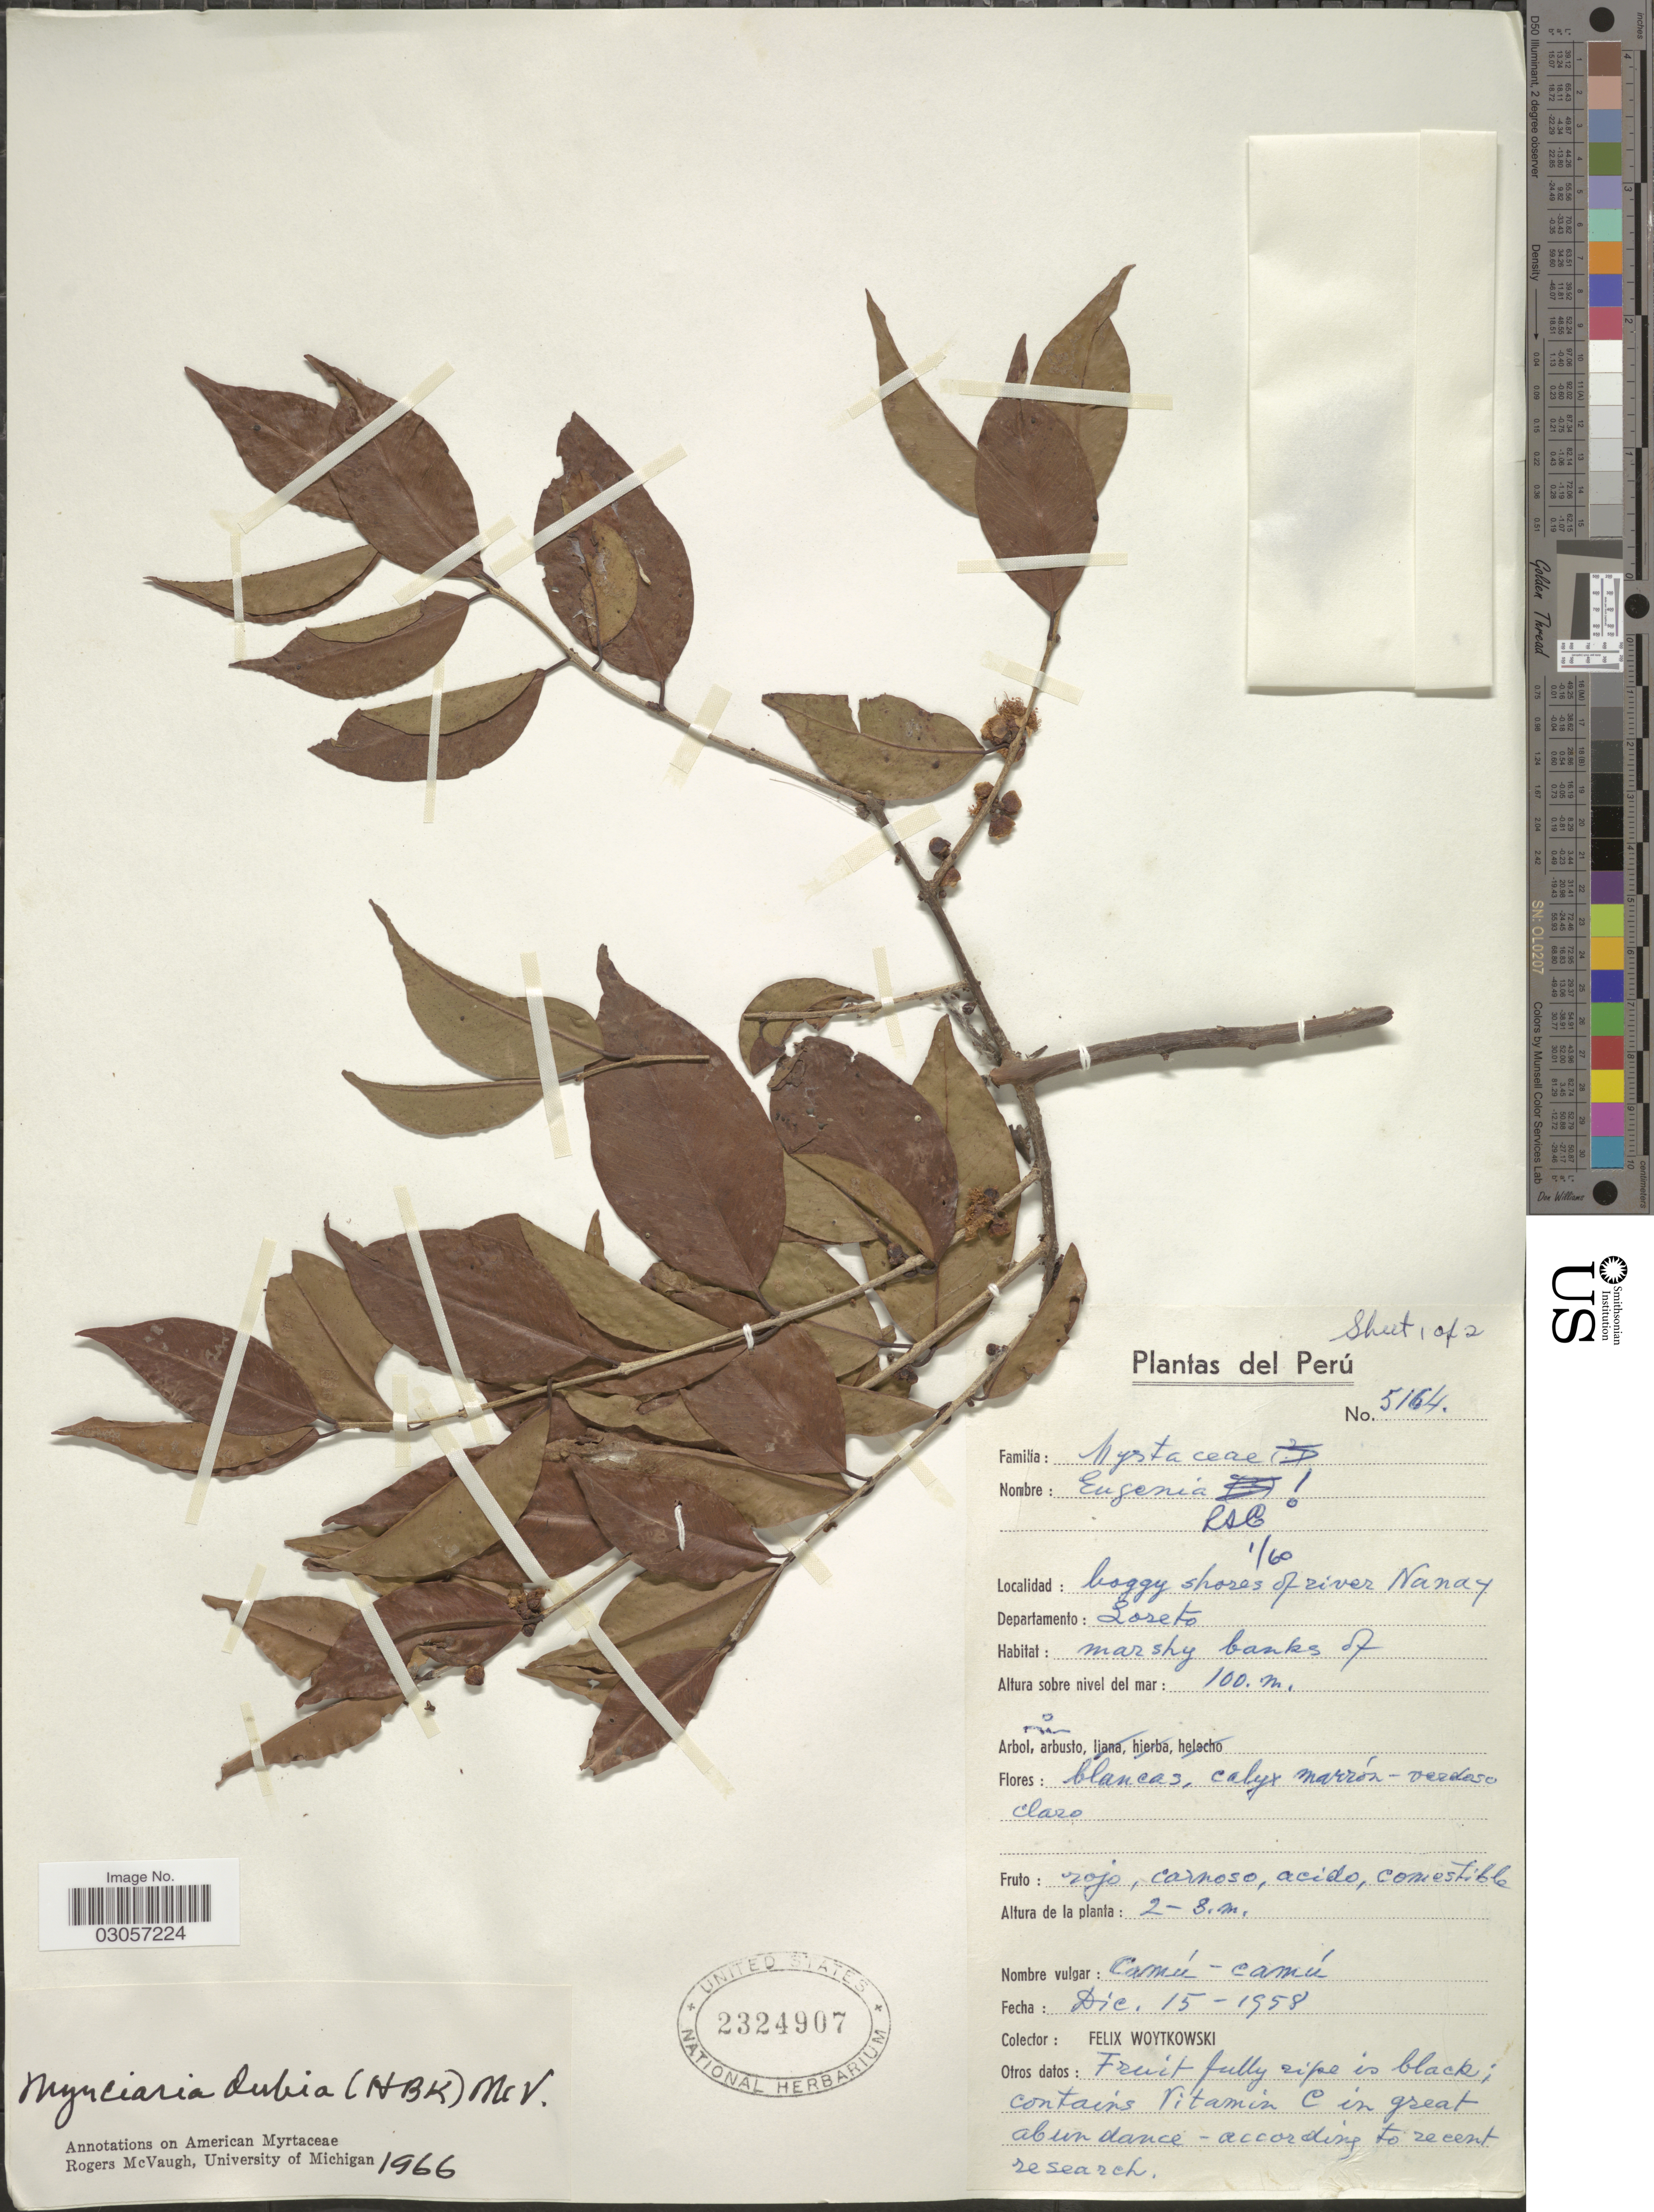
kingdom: Plantae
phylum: Tracheophyta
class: Magnoliopsida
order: Myrtales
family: Myrtaceae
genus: Myrciaria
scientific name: Myrciaria dubia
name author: (Kunth) McVaugh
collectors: F. Woytkowski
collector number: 5164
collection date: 1958-12-15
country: Peru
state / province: Loreto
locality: Boggy shores of river Nanay, Departamento: Loreto.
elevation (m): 100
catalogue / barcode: US 2324907